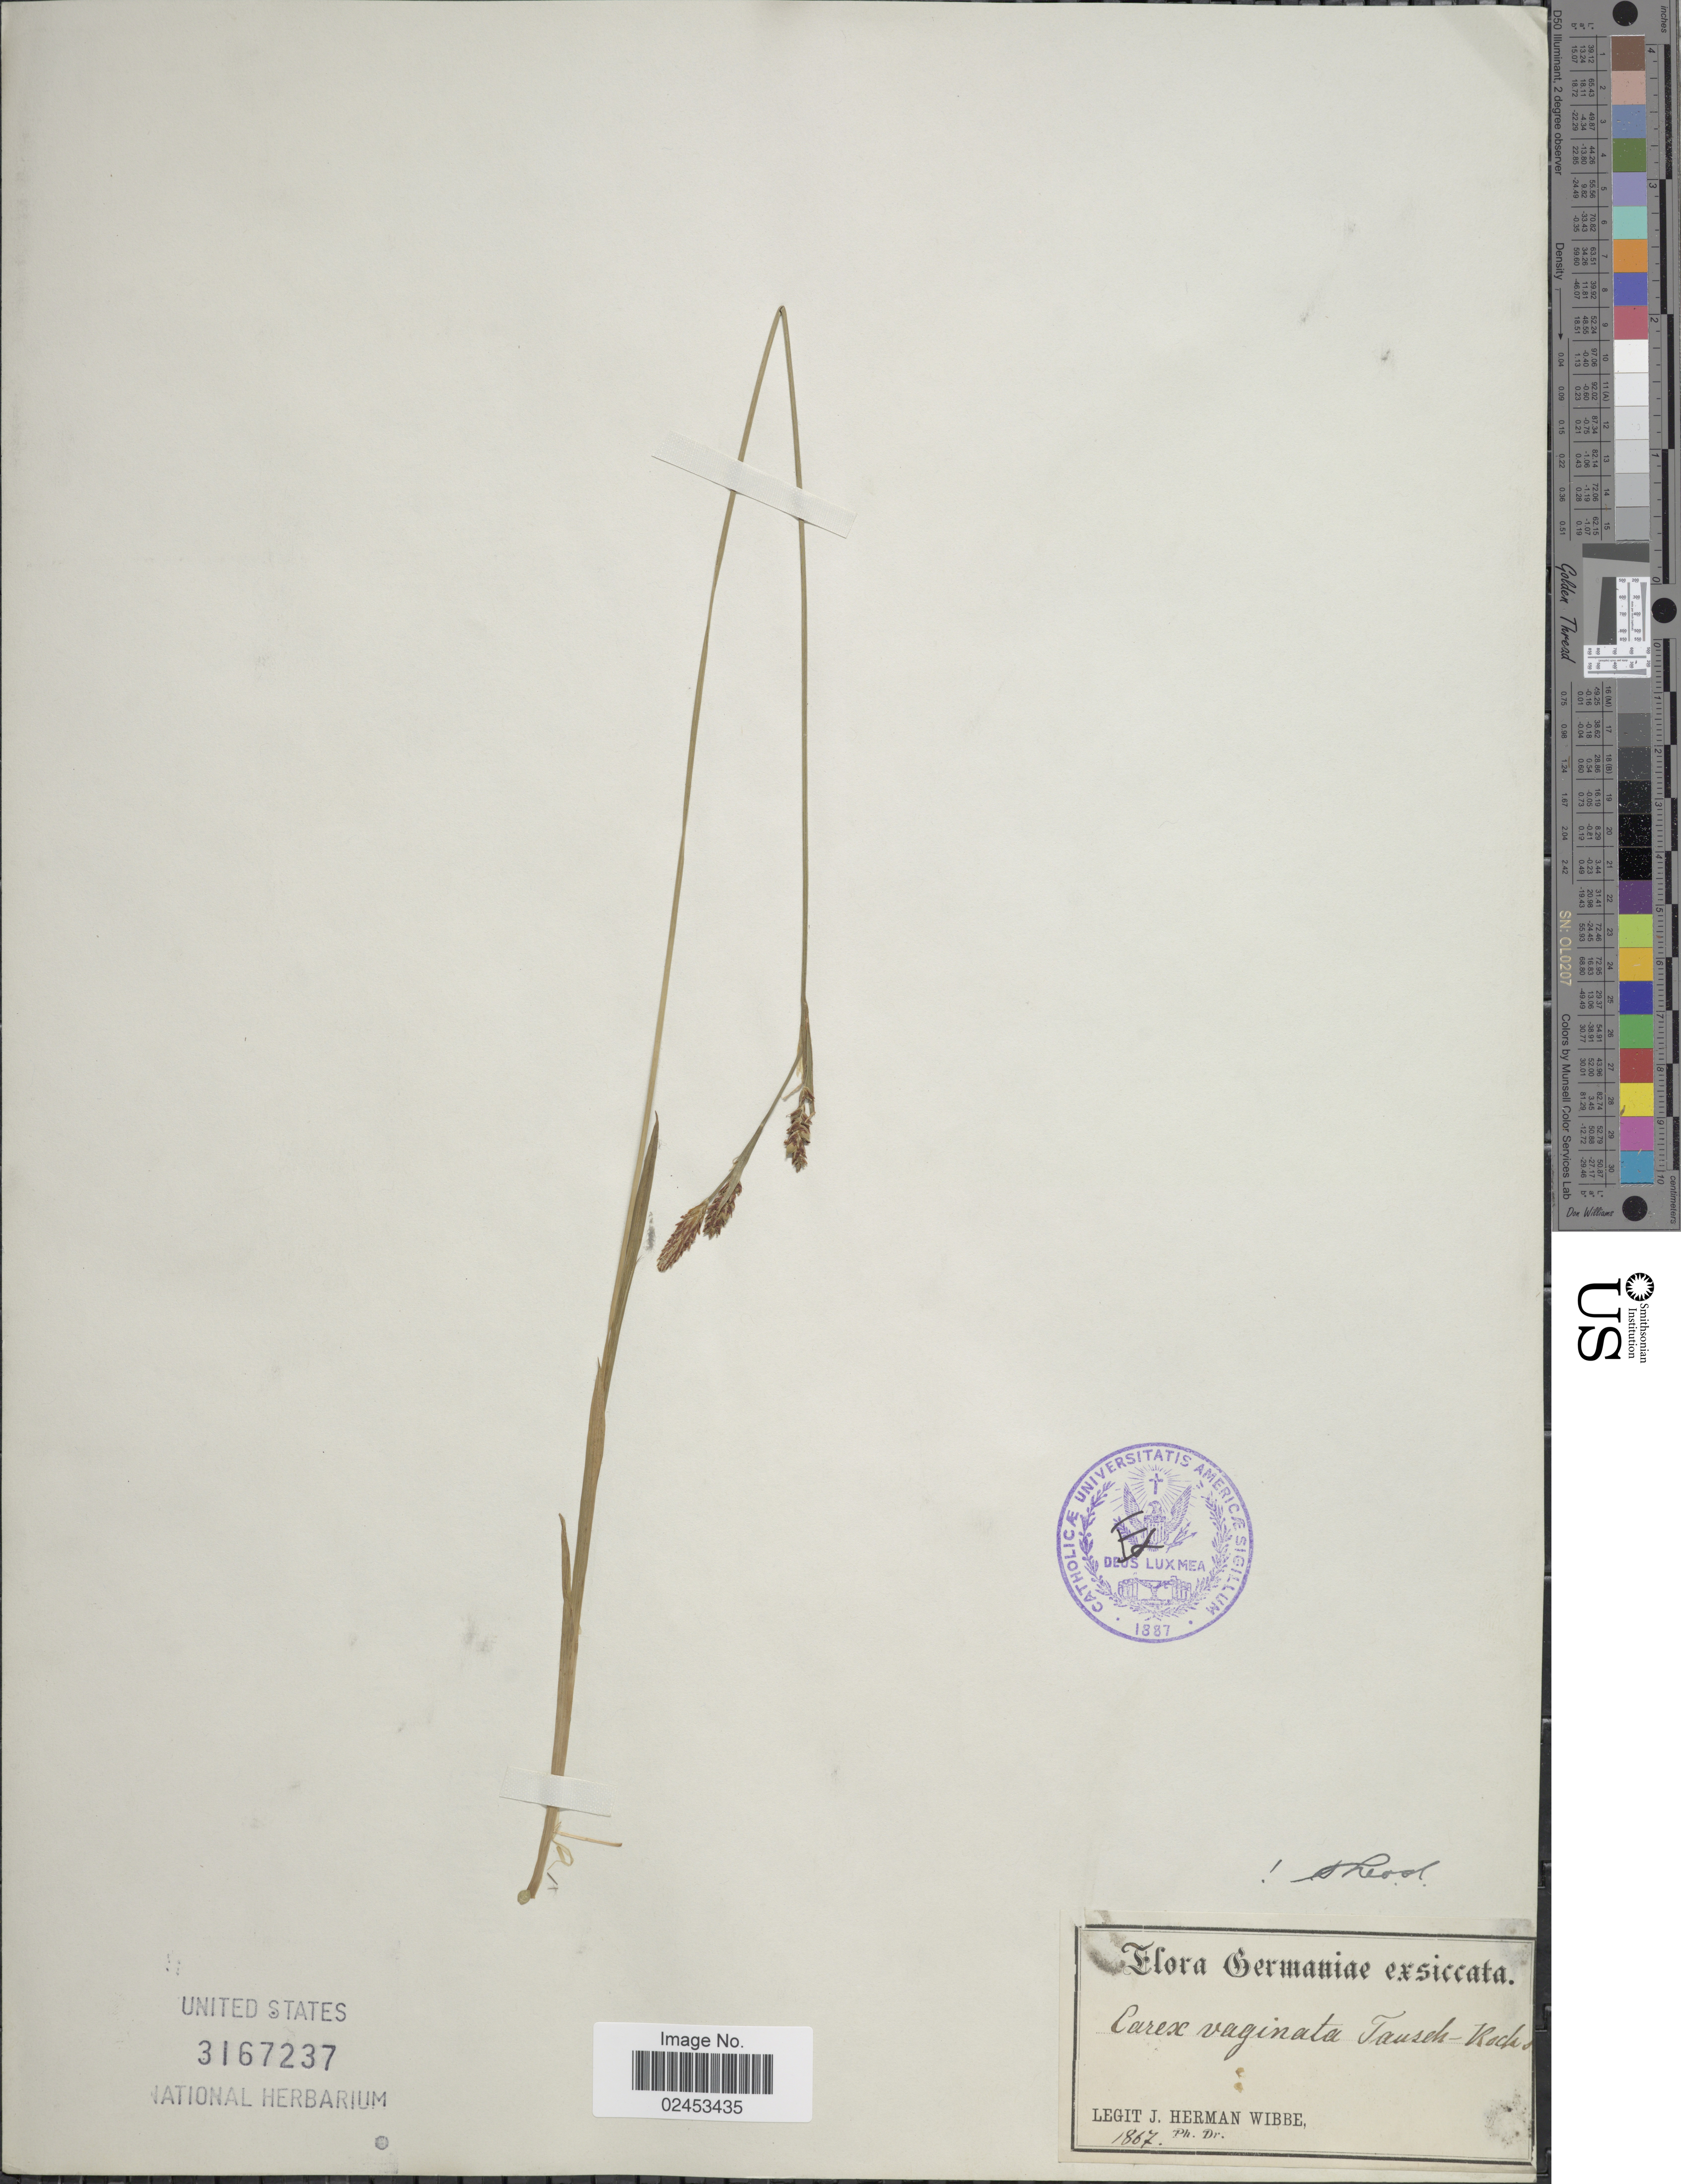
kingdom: Plantae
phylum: Tracheophyta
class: Liliopsida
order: Poales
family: Cyperaceae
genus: Carex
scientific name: Carex vaginata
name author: Tausch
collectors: J. Wibbe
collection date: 1867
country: Germany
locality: Germaniae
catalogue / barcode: US 3167237